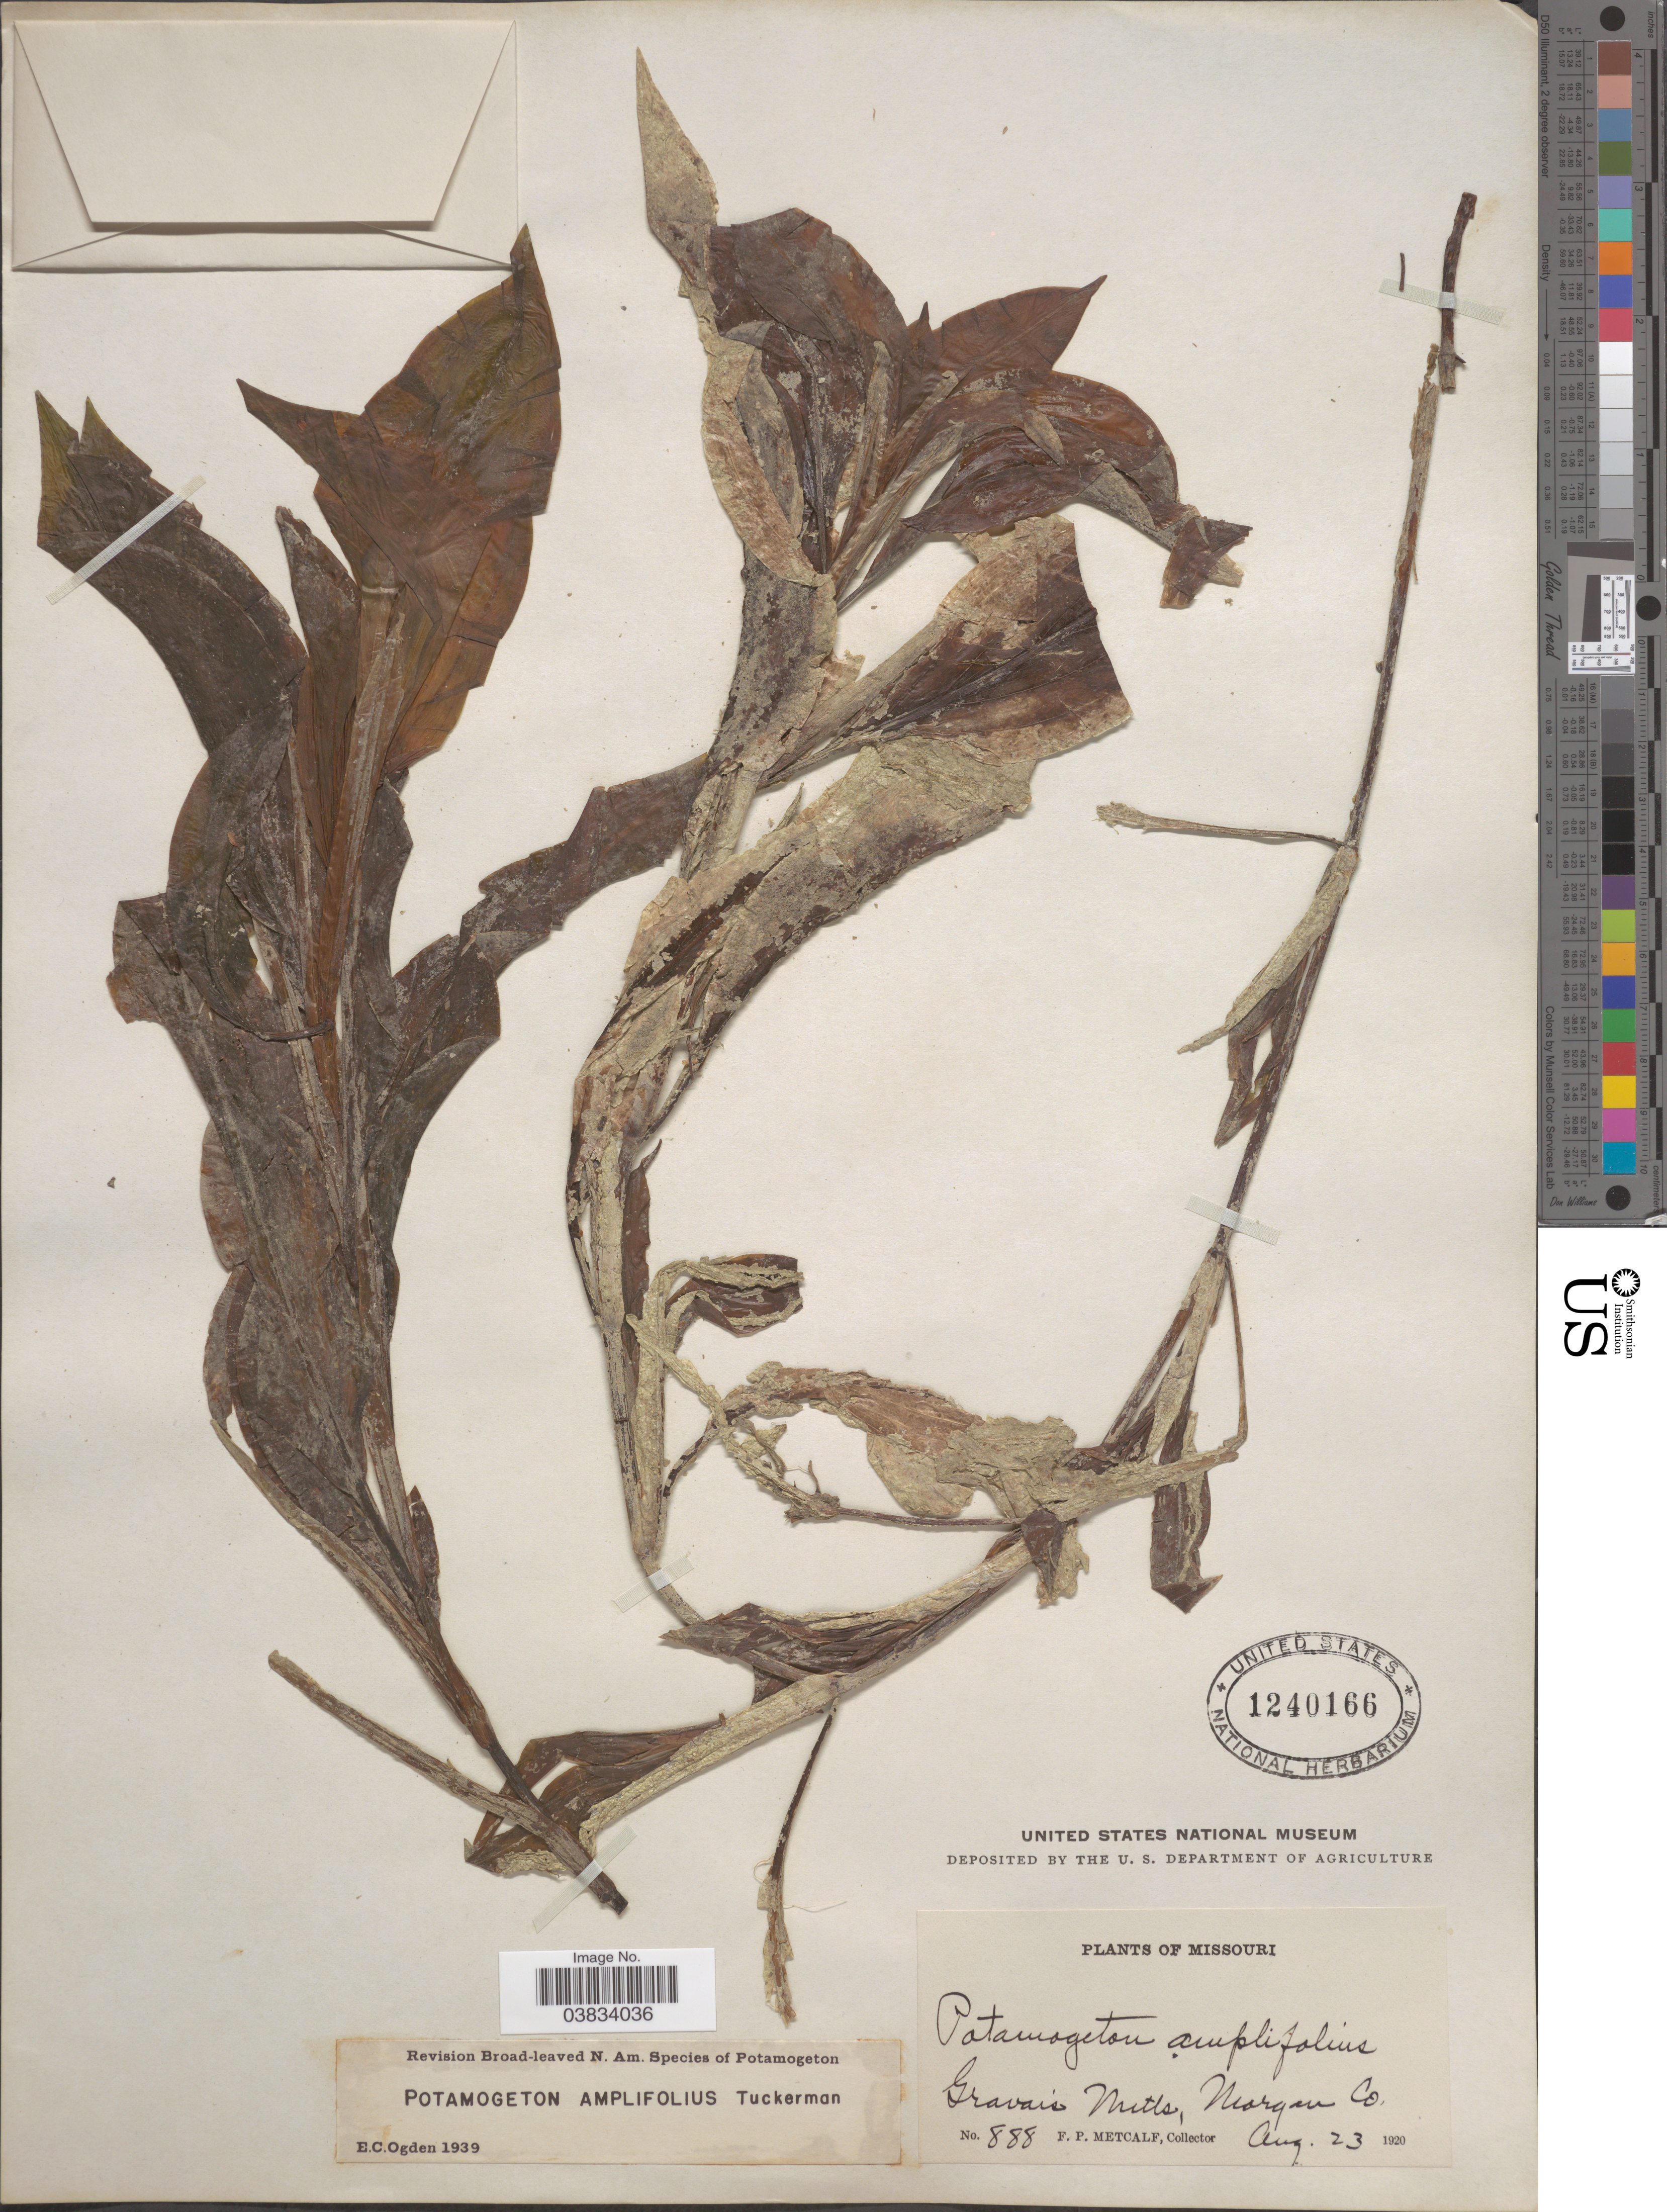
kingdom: Plantae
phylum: Tracheophyta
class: Liliopsida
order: Alismatales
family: Potamogetonaceae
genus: Potamogeton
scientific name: Potamogeton amplifolius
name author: Tuckerm.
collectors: F. Metcalf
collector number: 888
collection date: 1920-08-23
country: United States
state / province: Missouri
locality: Gravais Mills, Morgan Co.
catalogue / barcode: US 1240166